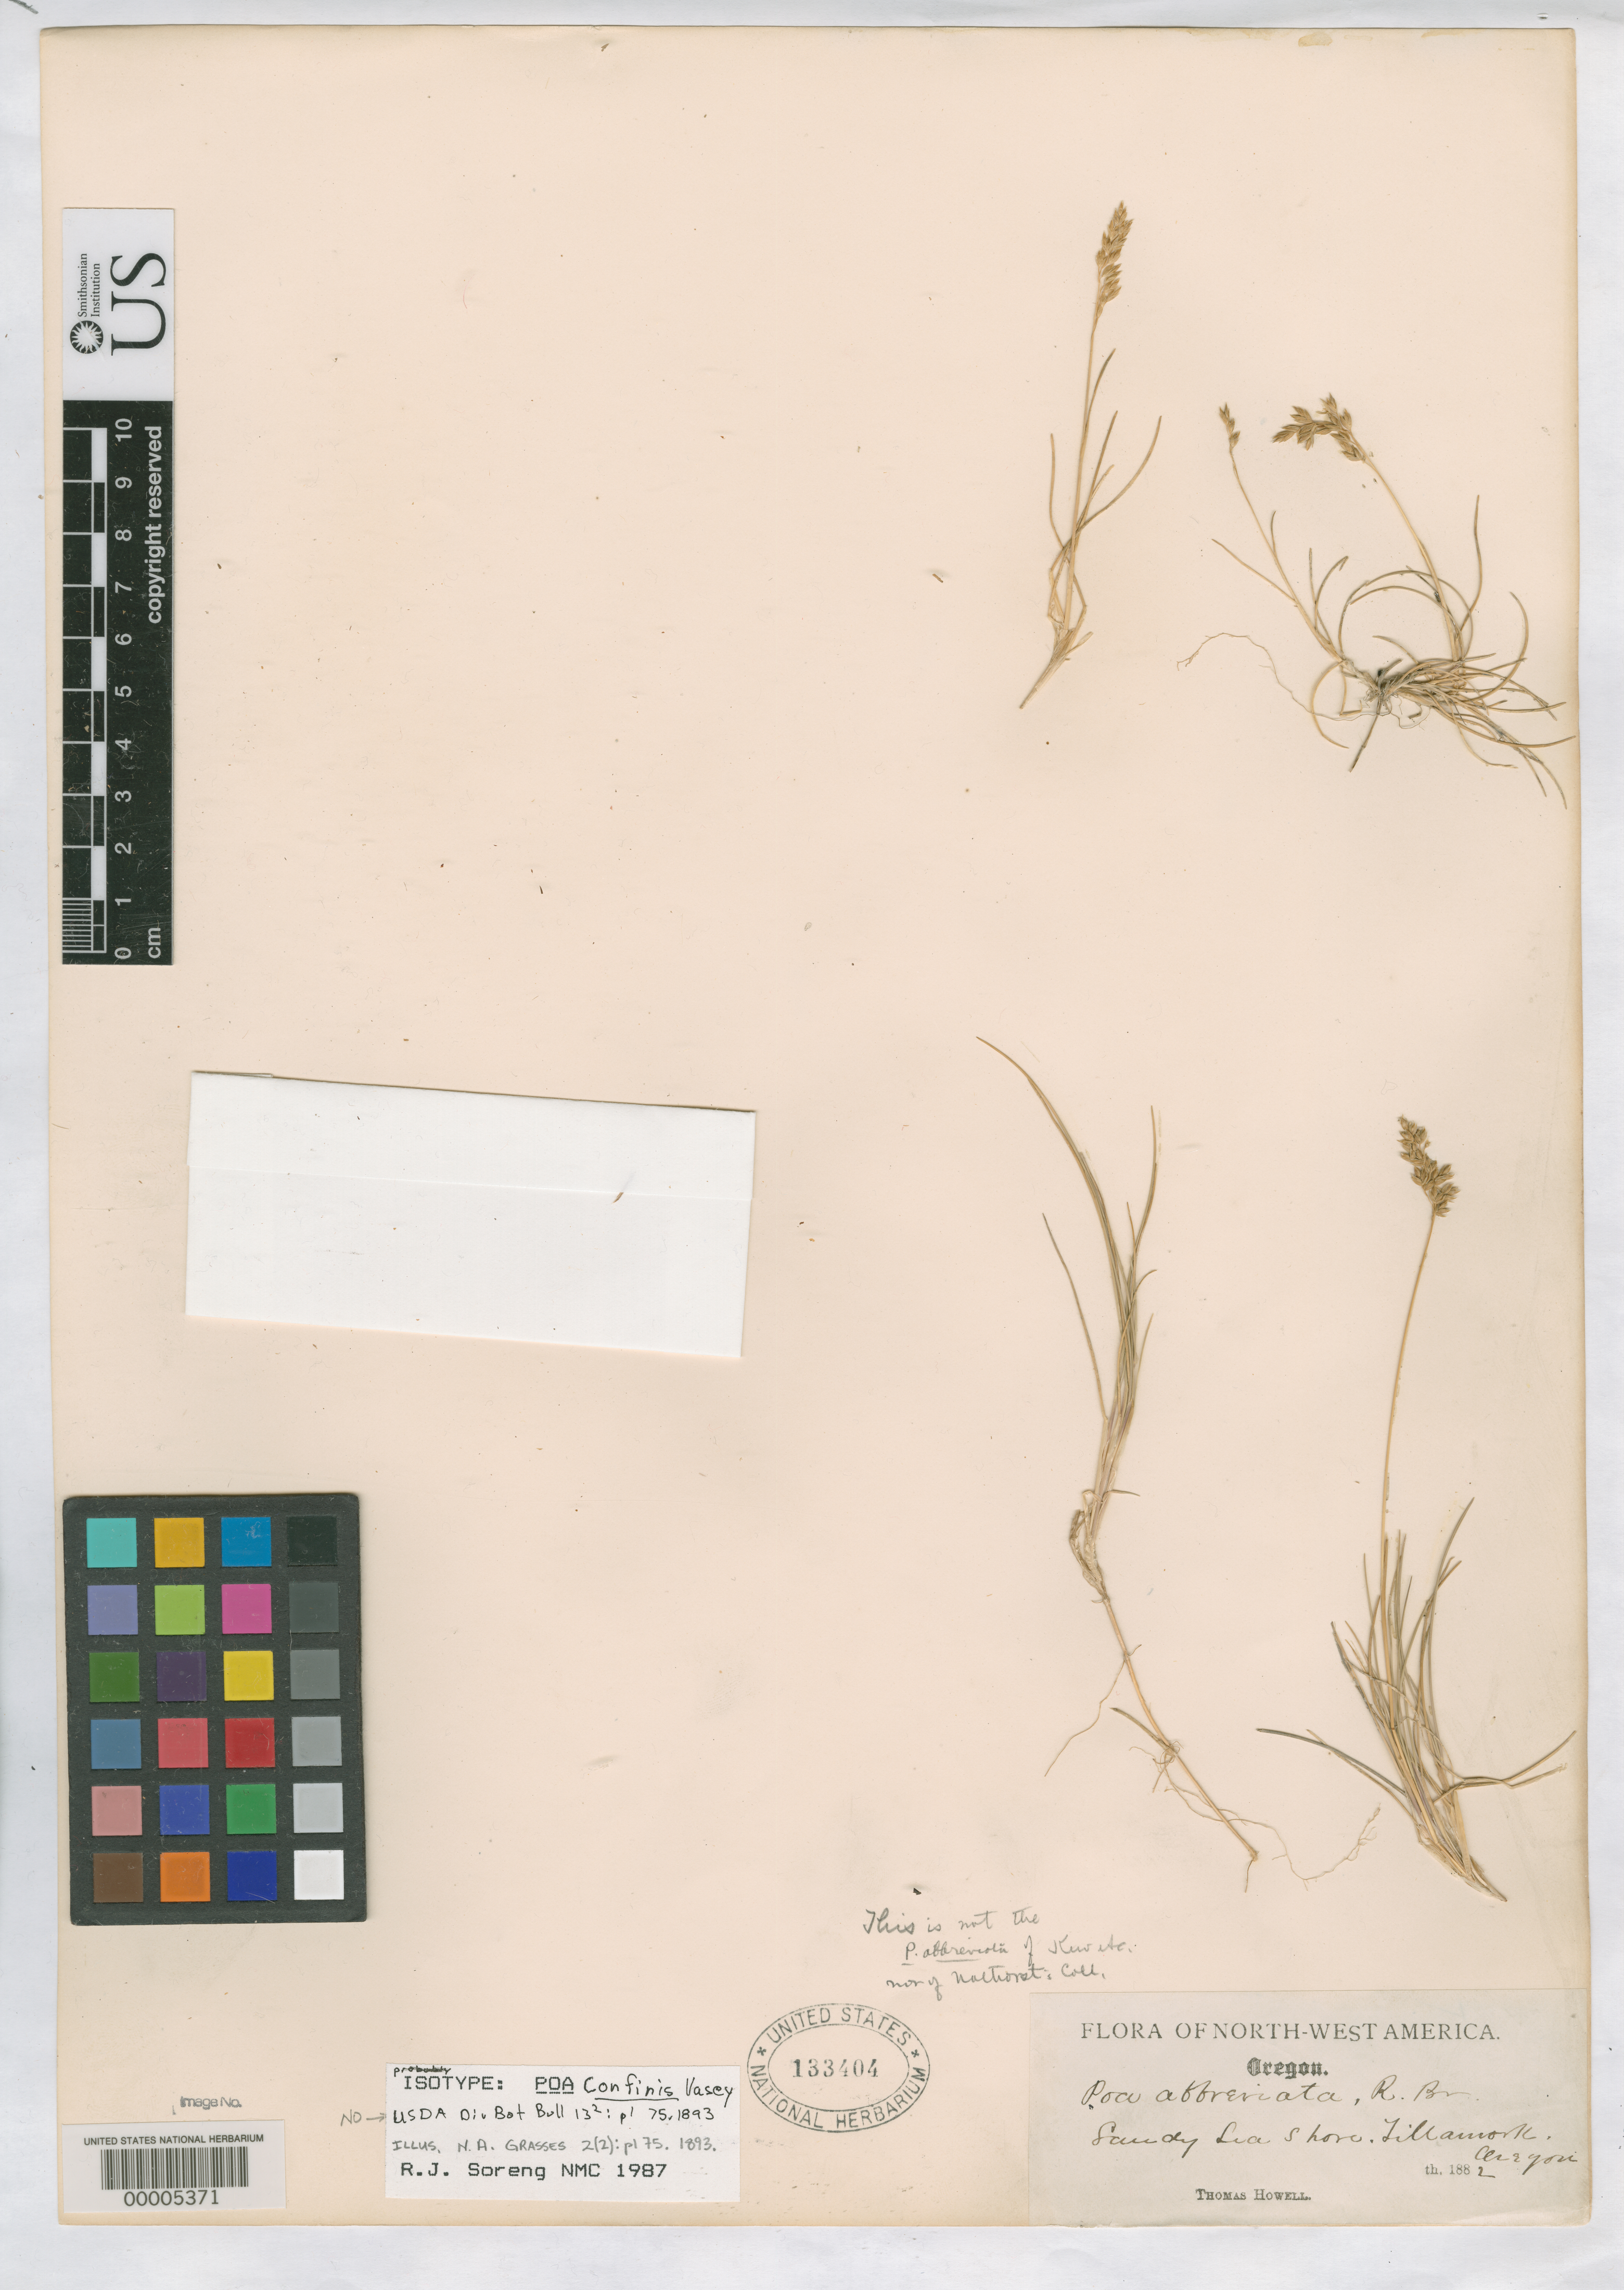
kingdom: Plantae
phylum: Tracheophyta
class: Liliopsida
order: Poales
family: Poaceae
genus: Poa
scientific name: Poa confinis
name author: Vasey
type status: Type Material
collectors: T. J. Howell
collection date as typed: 11 Jul 1882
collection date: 1882-07-11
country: United States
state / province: Oregon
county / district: Tillamook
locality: Tillamook.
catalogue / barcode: US 133404